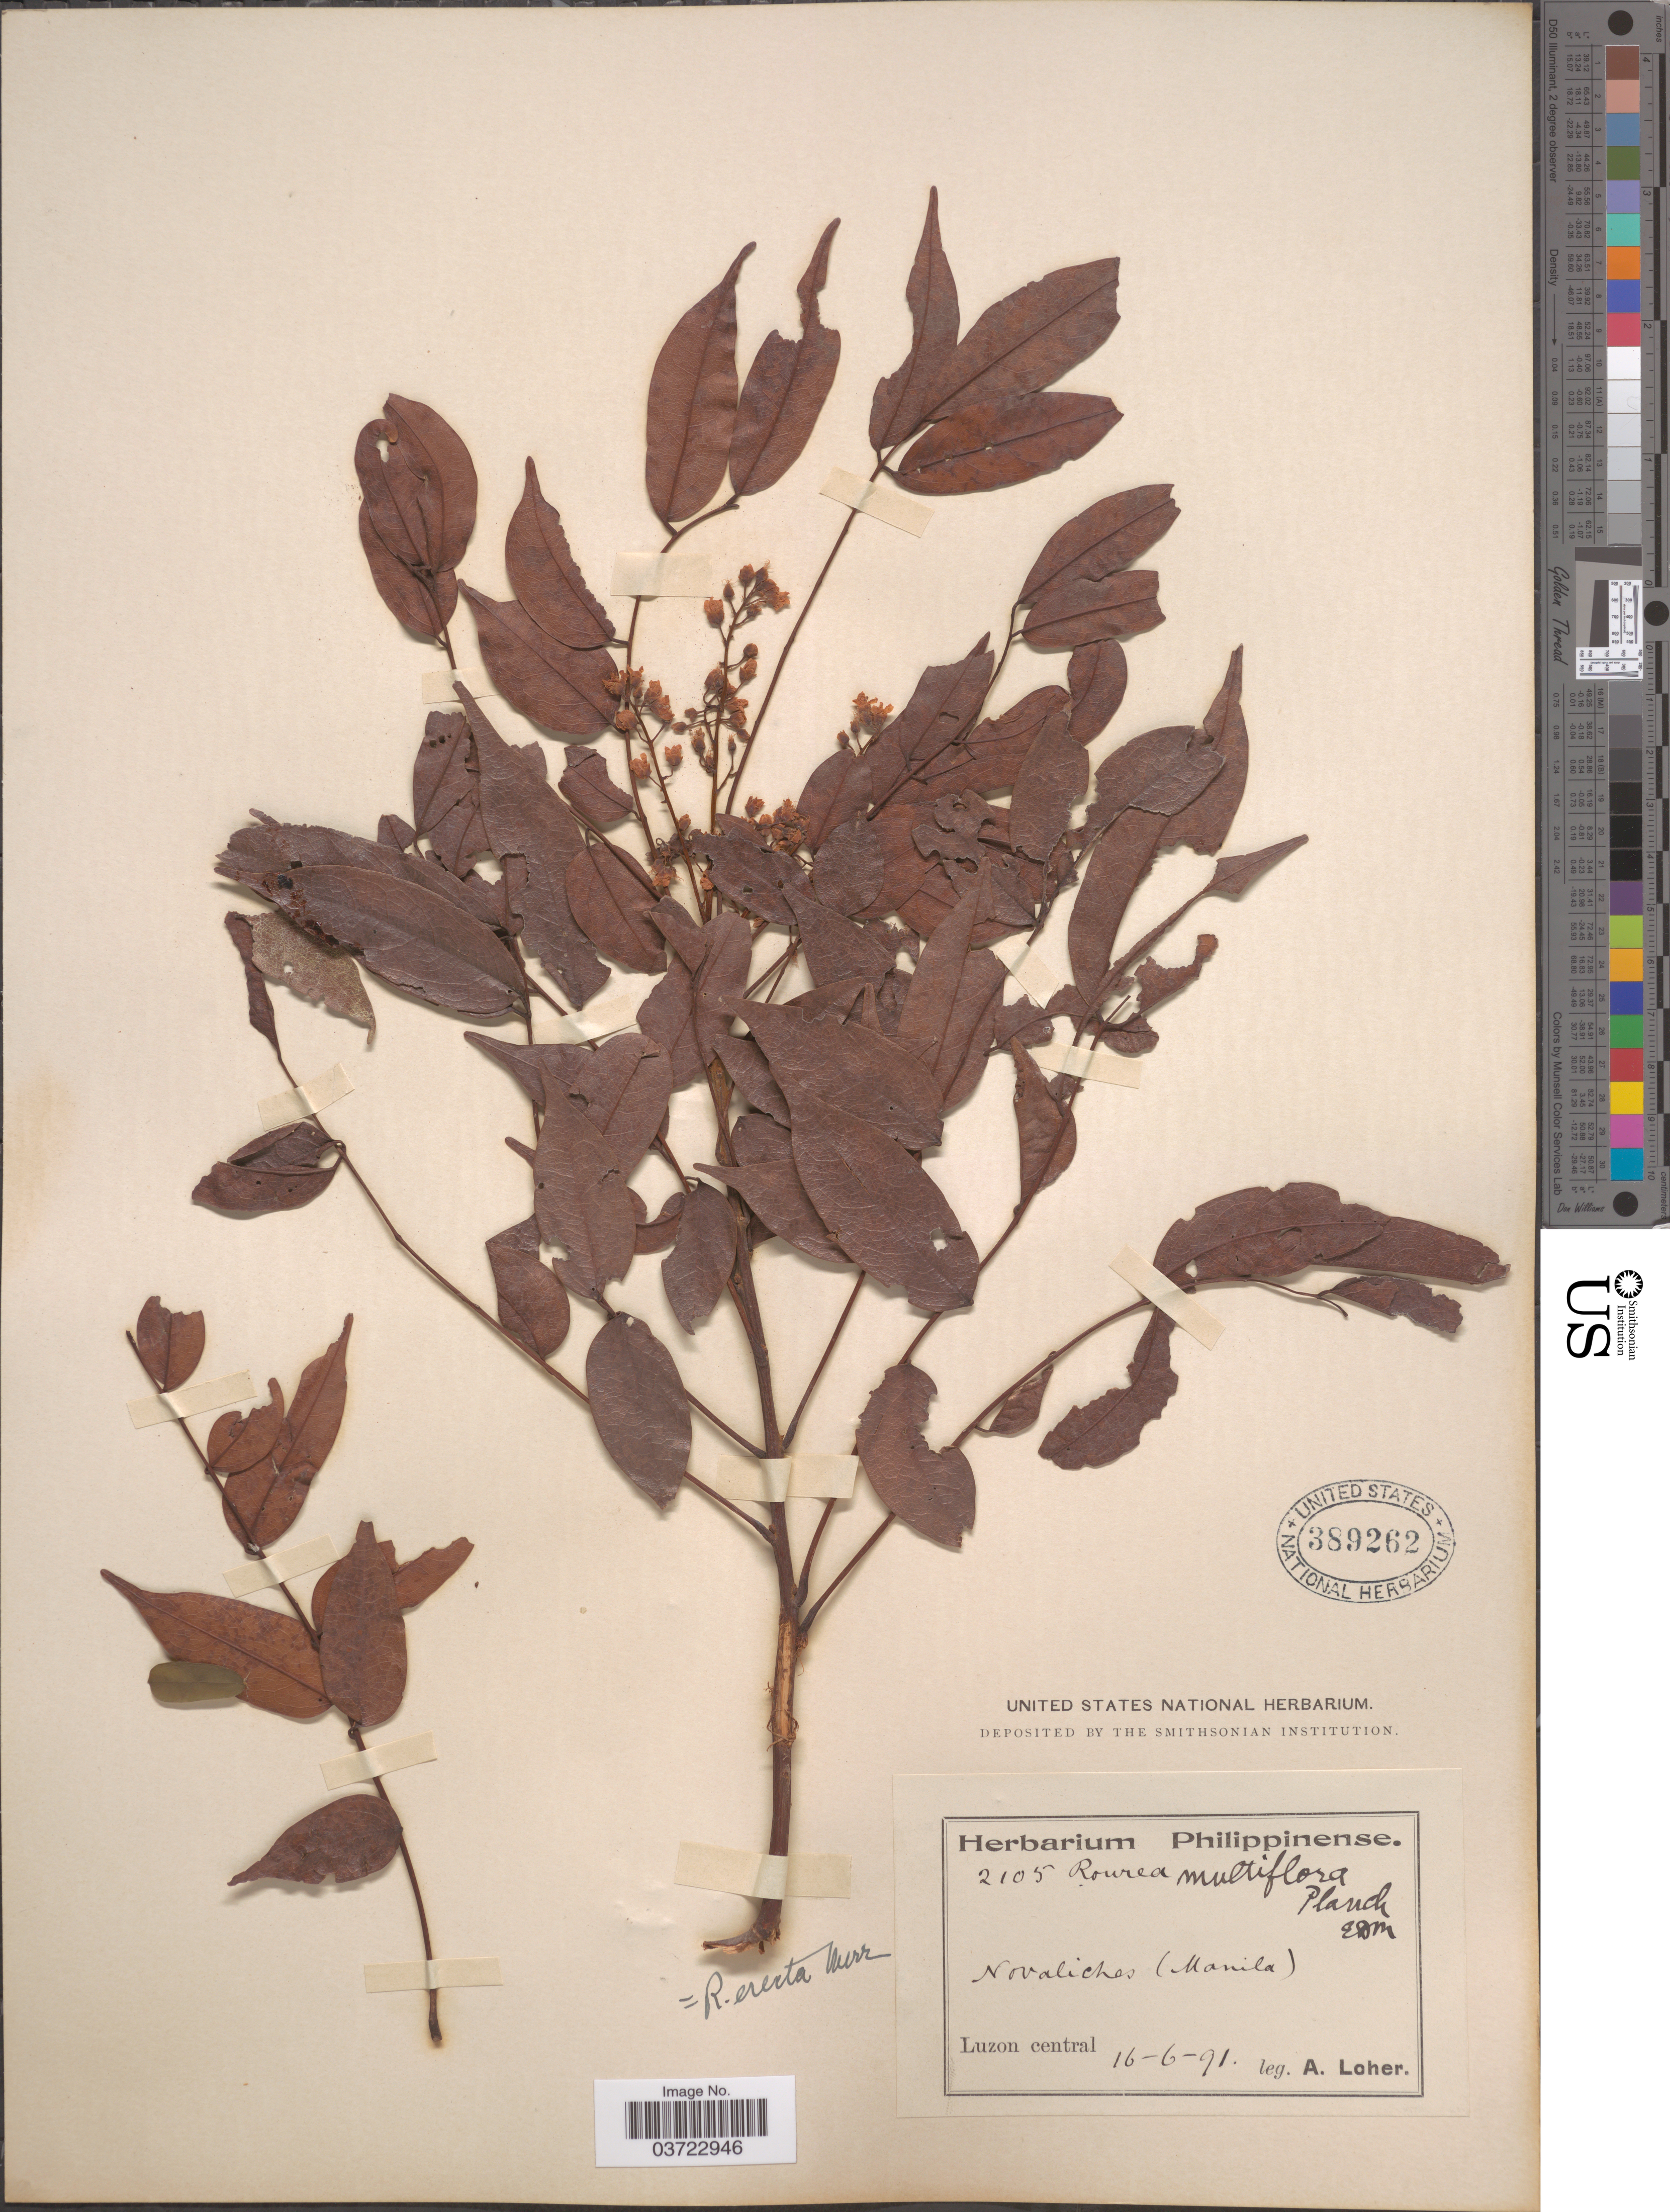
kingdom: Plantae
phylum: Tracheophyta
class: Magnoliopsida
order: Oxalidales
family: Connaraceae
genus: Rourea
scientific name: Rourea erecta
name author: (Blanco) Merr.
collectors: A. Loher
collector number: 2105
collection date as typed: Transcribed d/m/y: 16/6/91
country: Philippines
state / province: Central Luzon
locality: Novaliches (Manila). Luzon central.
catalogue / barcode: US 389262